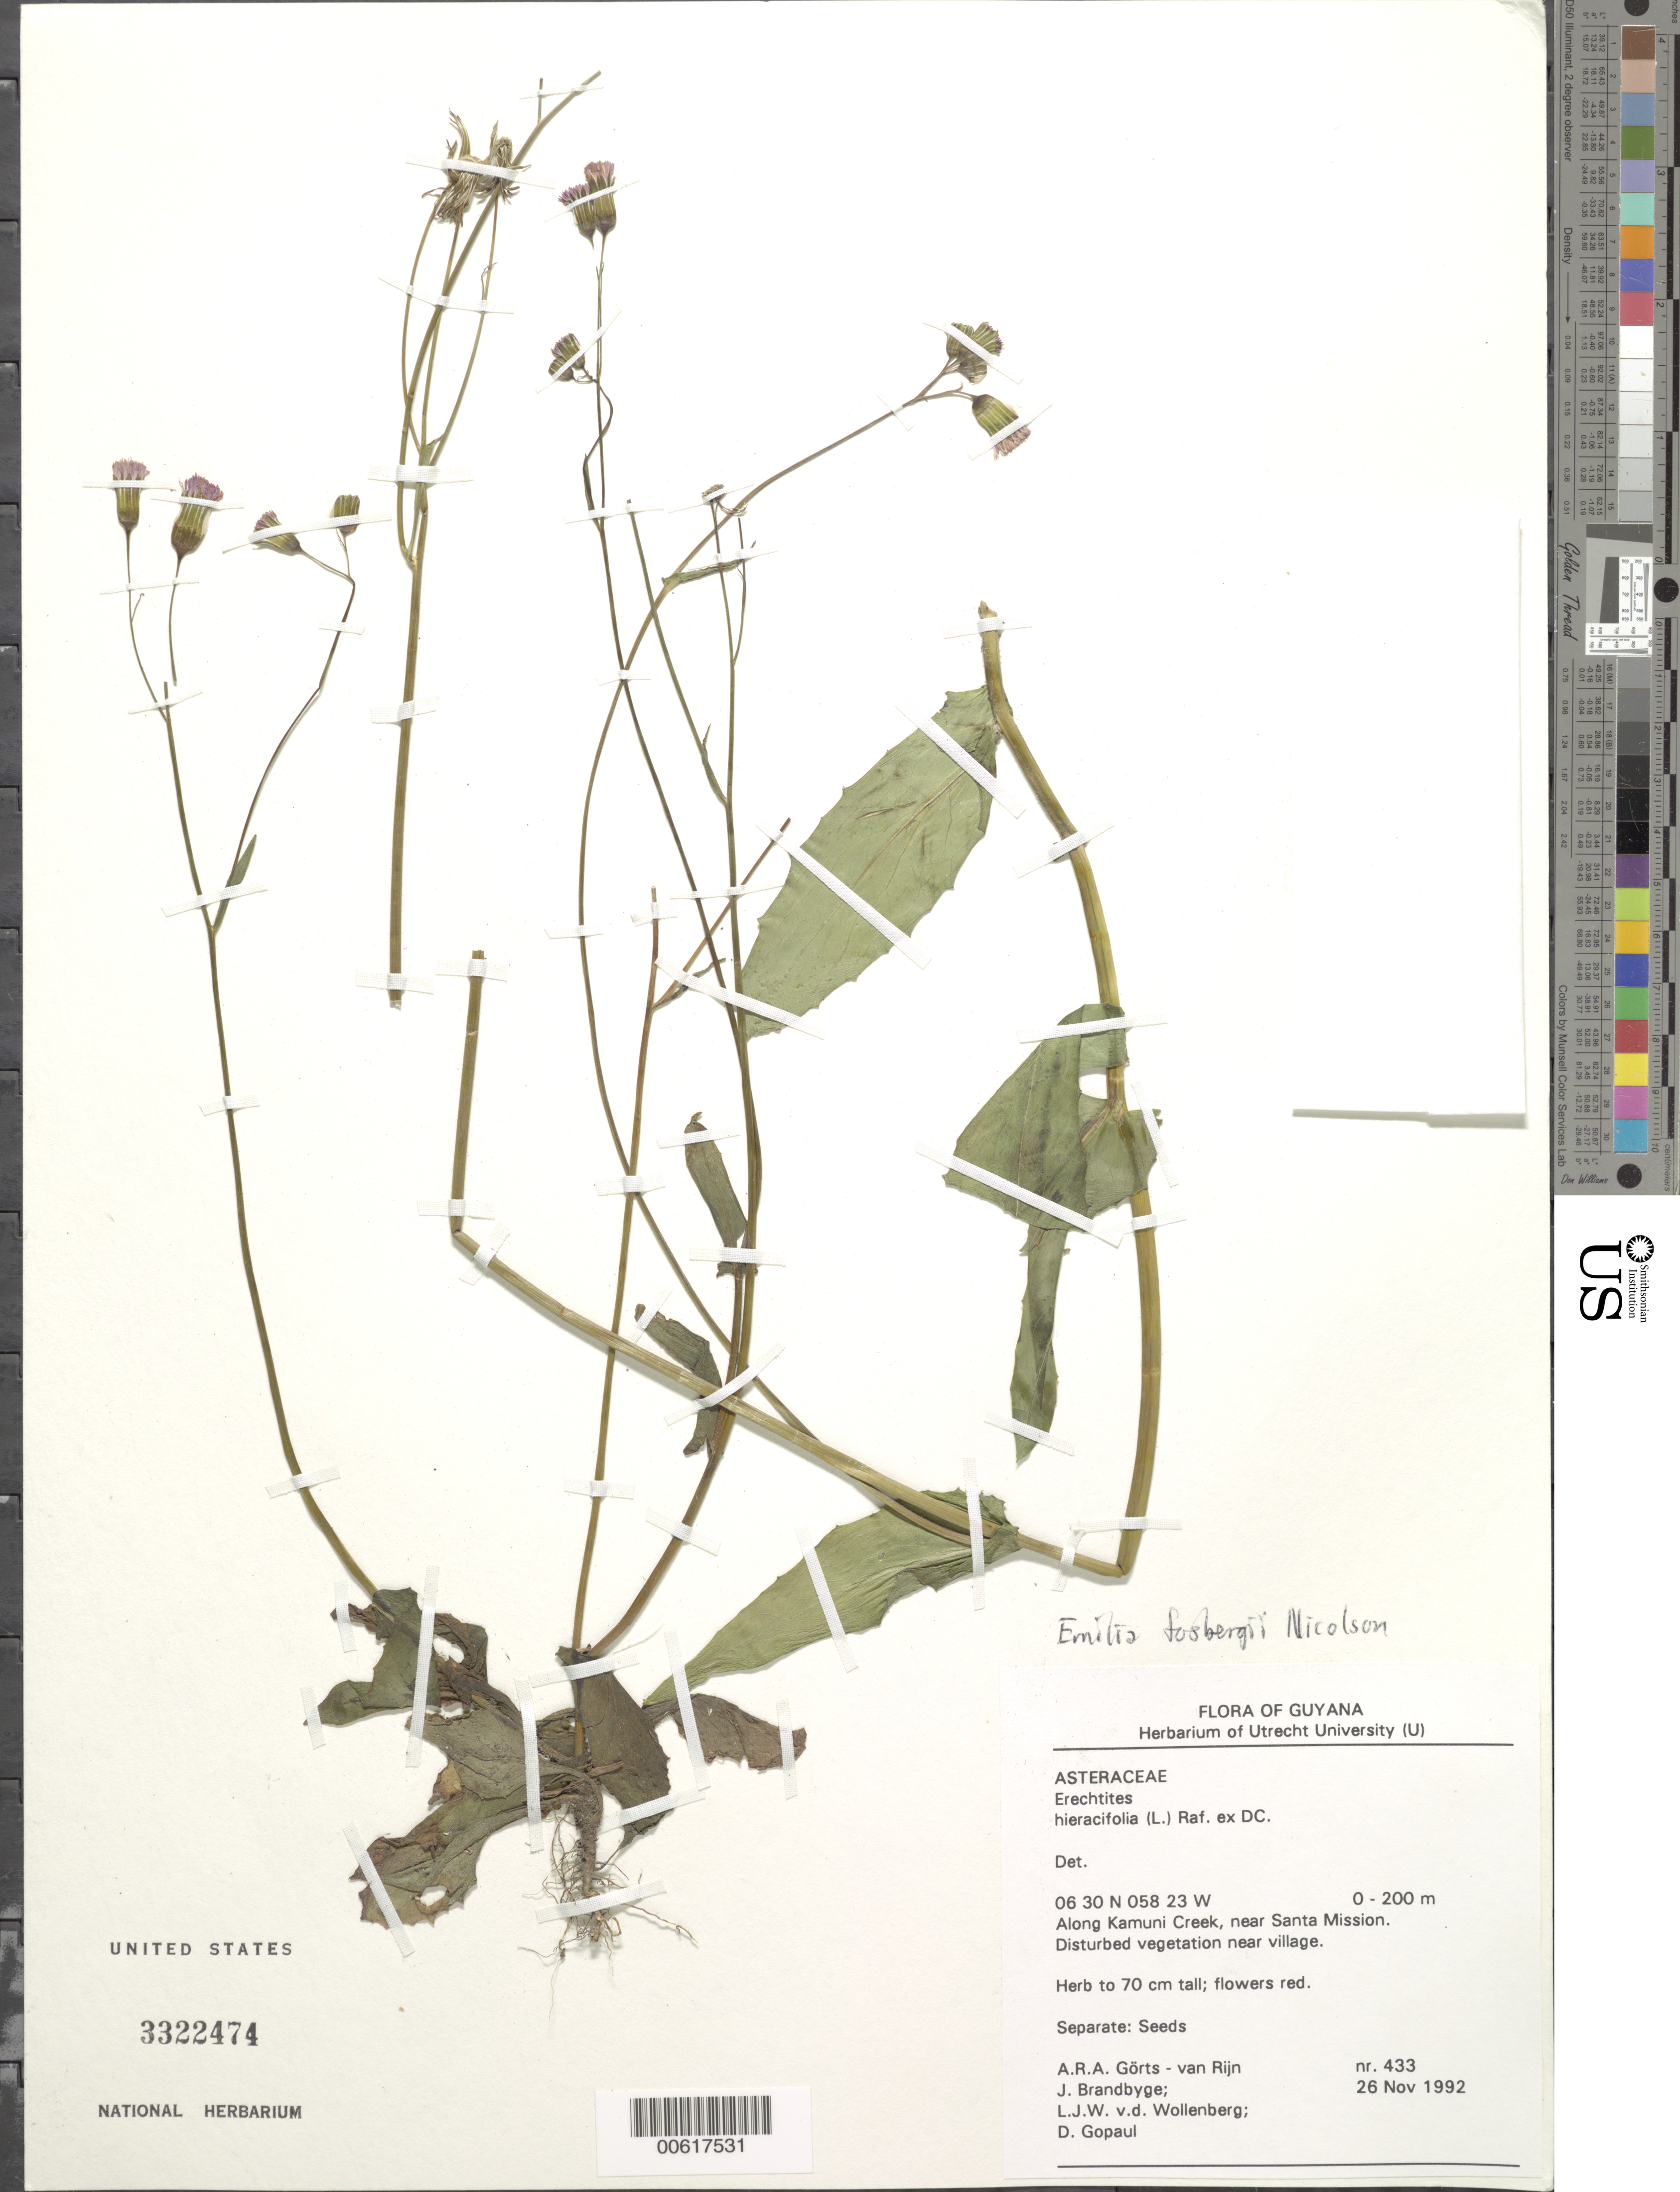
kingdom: Plantae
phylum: Tracheophyta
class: Magnoliopsida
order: Asterales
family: Asteraceae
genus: Emilia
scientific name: Emilia fosbergii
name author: Nicolson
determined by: Nee, Michael H.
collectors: A. .R. A. Görts-van Rijn, J. Brandbyge, L. van der Wollenberg & D. Gopaul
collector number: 433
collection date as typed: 26-Nov-92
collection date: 1992-11-26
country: Guyana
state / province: Demerara-Mahaica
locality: Santa Mission, near, along Kamuni Creek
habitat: Disturbed vegetation near village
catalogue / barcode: US 3322474